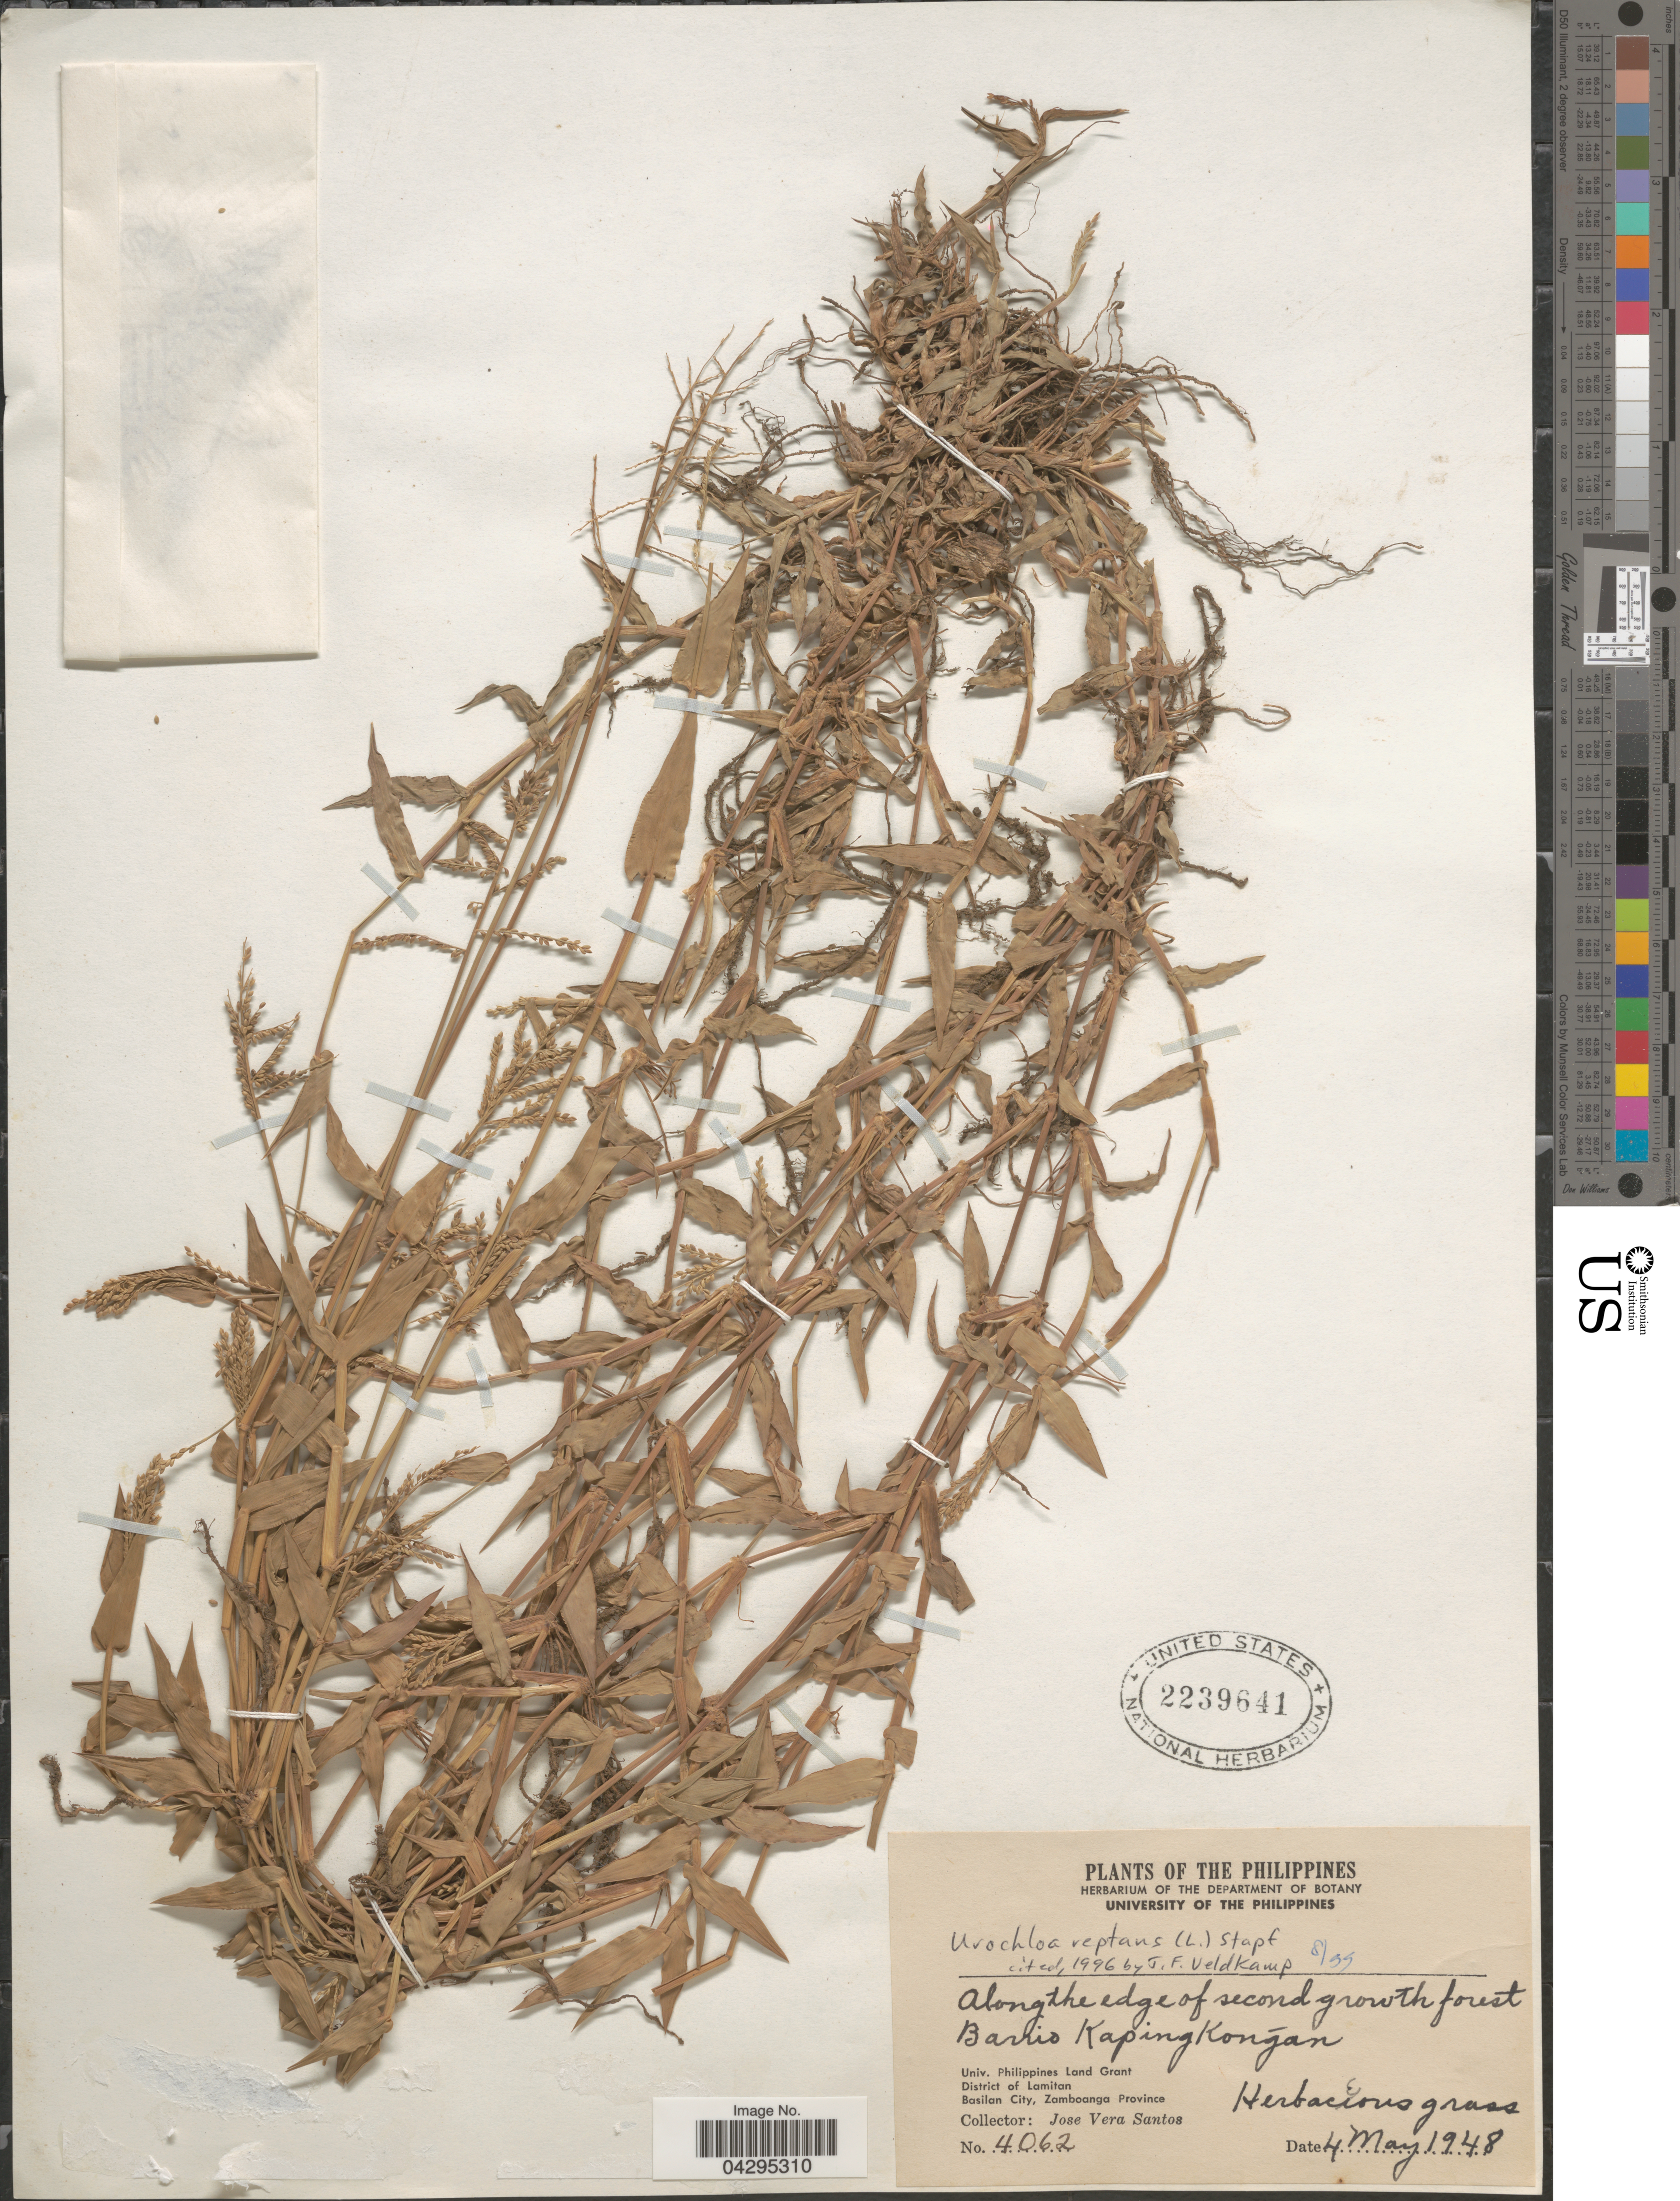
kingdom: Plantae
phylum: Tracheophyta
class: Liliopsida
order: Poales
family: Poaceae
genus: Urochloa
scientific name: Urochloa reptans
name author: (L.) Stapf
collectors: J. Santos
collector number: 4062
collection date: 1948-05-04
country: Philippines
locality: Along the edge of second growth forest Barrio Kaping Kongan. Univ. Philippines Land Grant. District of Lamitan. Basilan City, Zamboaga Province.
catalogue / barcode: US 2239641